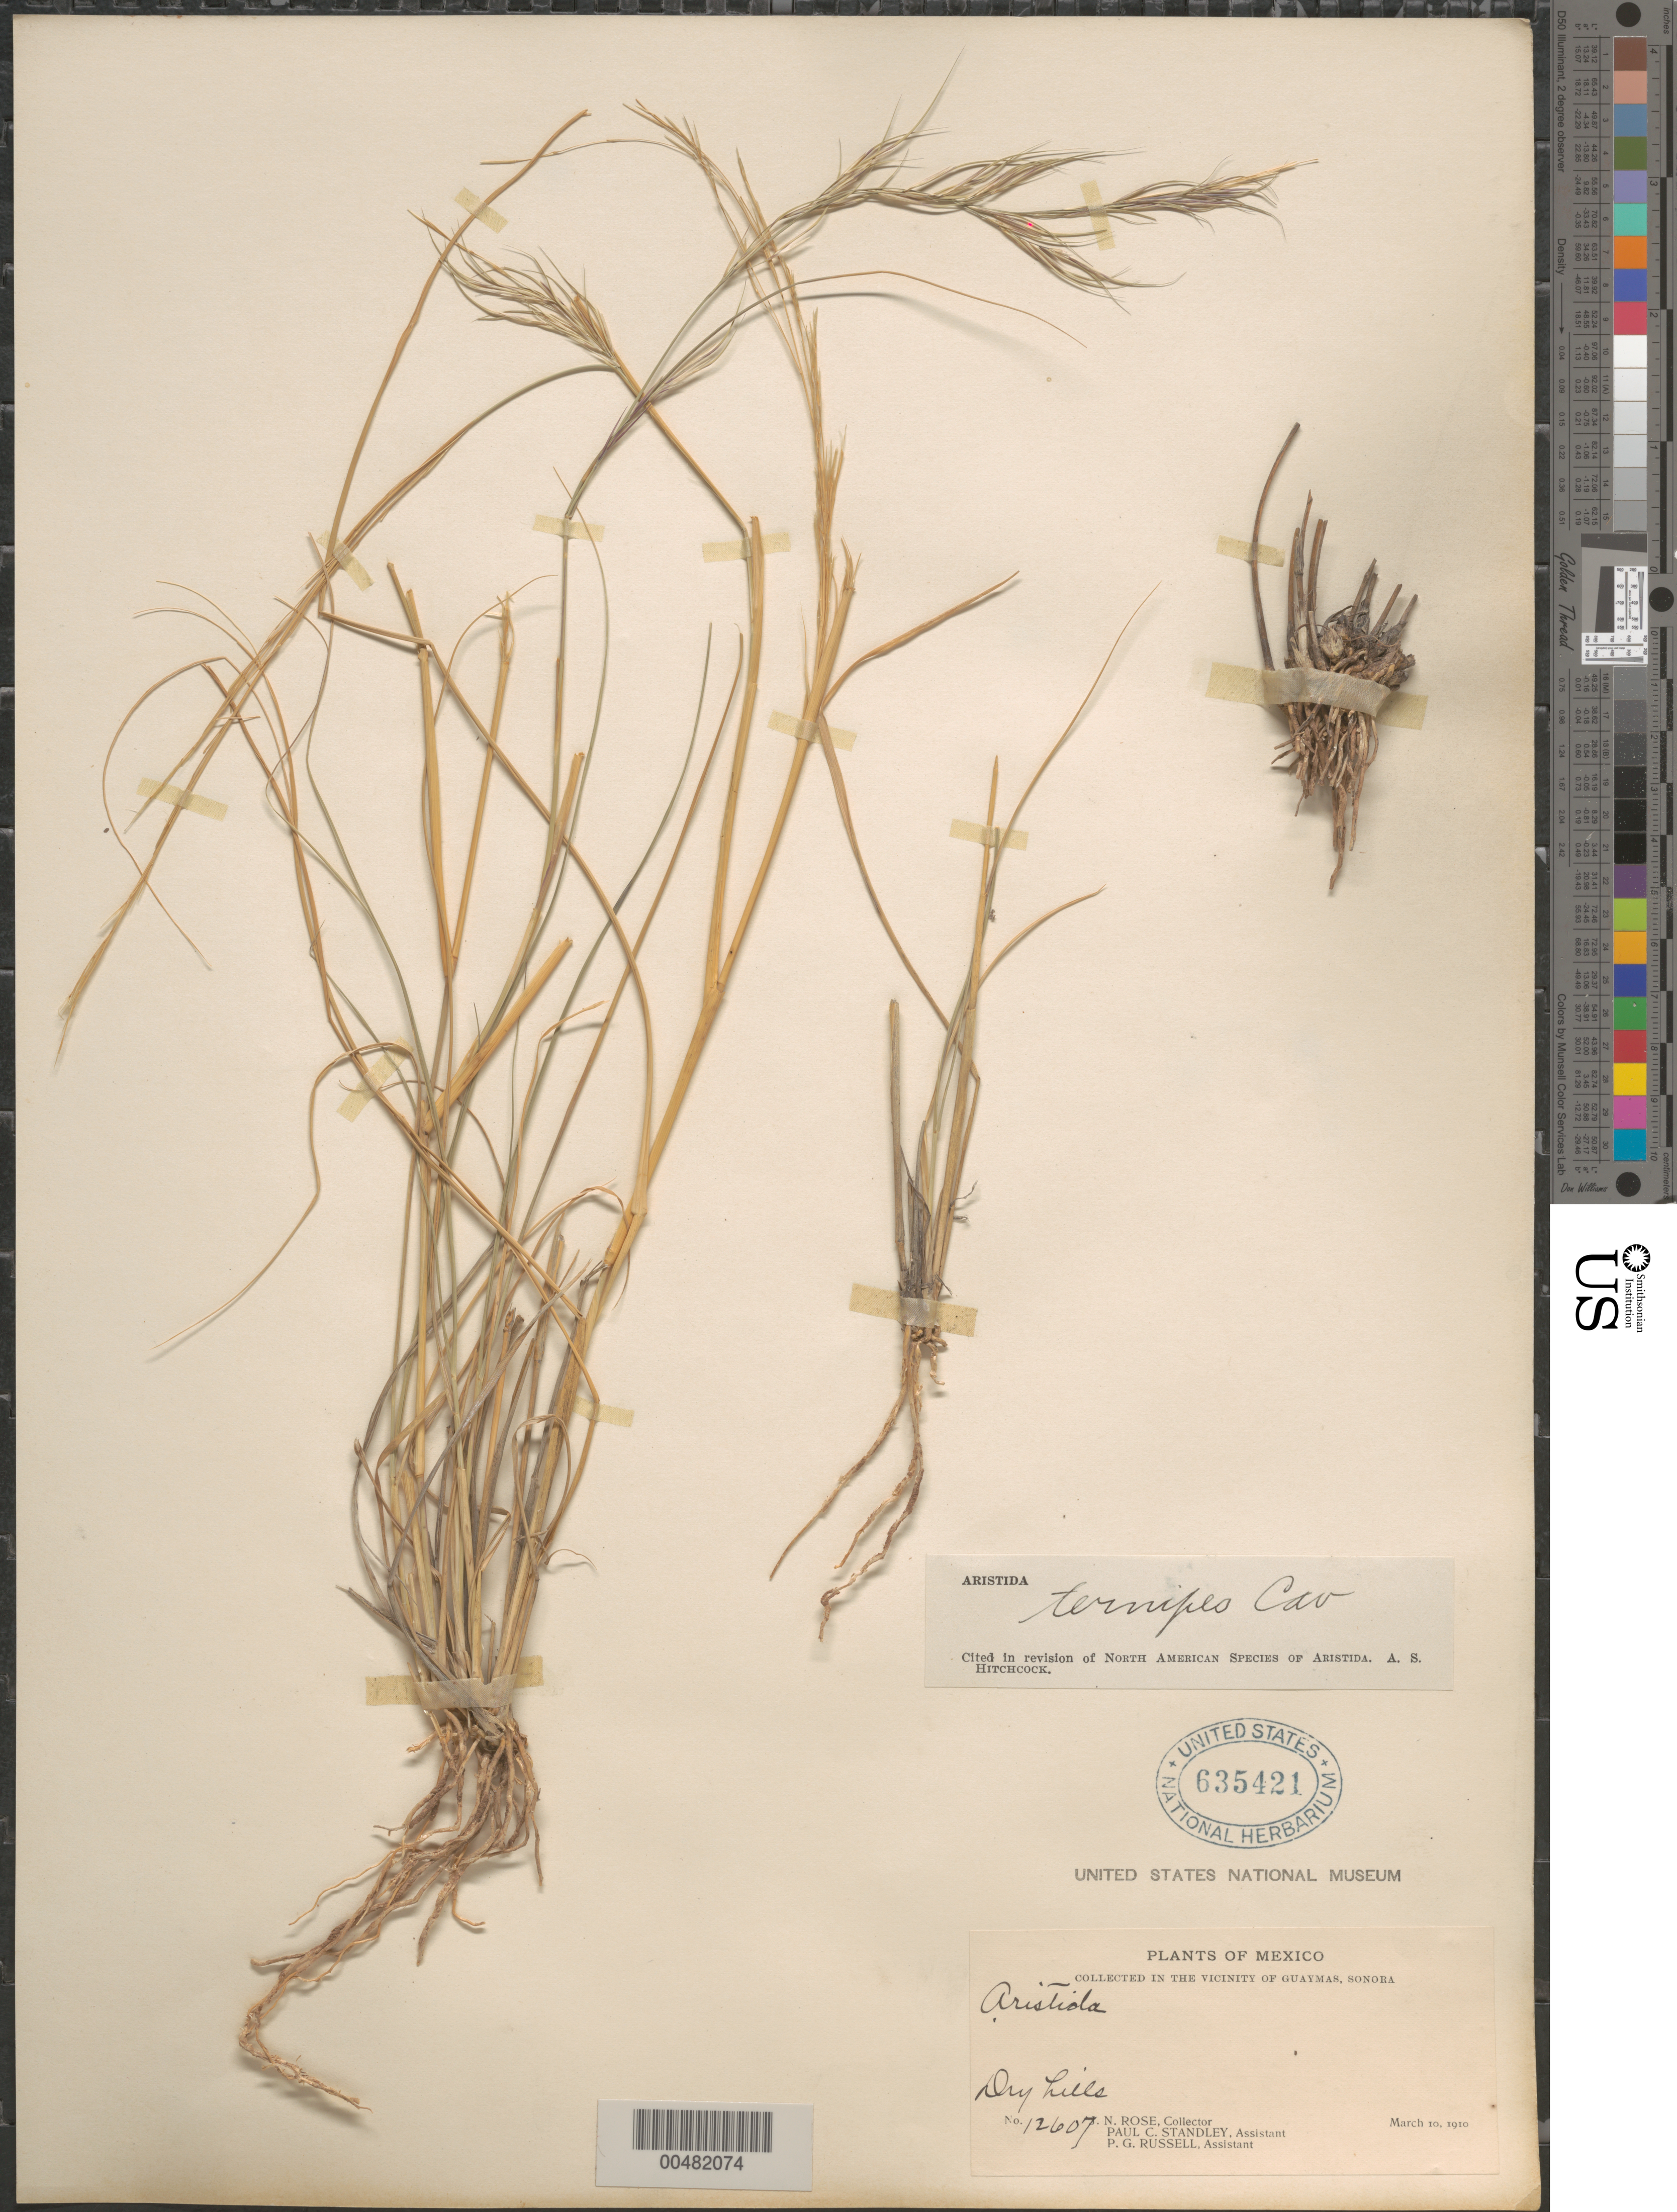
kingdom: Plantae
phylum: Tracheophyta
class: Liliopsida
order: Poales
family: Poaceae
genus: Aristida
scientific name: Aristida ternipes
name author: Cav.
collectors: J. N. Rose, P. C. Standley & P. G. Russell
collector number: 12607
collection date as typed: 10 Mar 1910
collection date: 1910-03-10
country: Mexico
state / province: Sonora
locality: In the vicinity of Guaymas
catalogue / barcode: US 635421